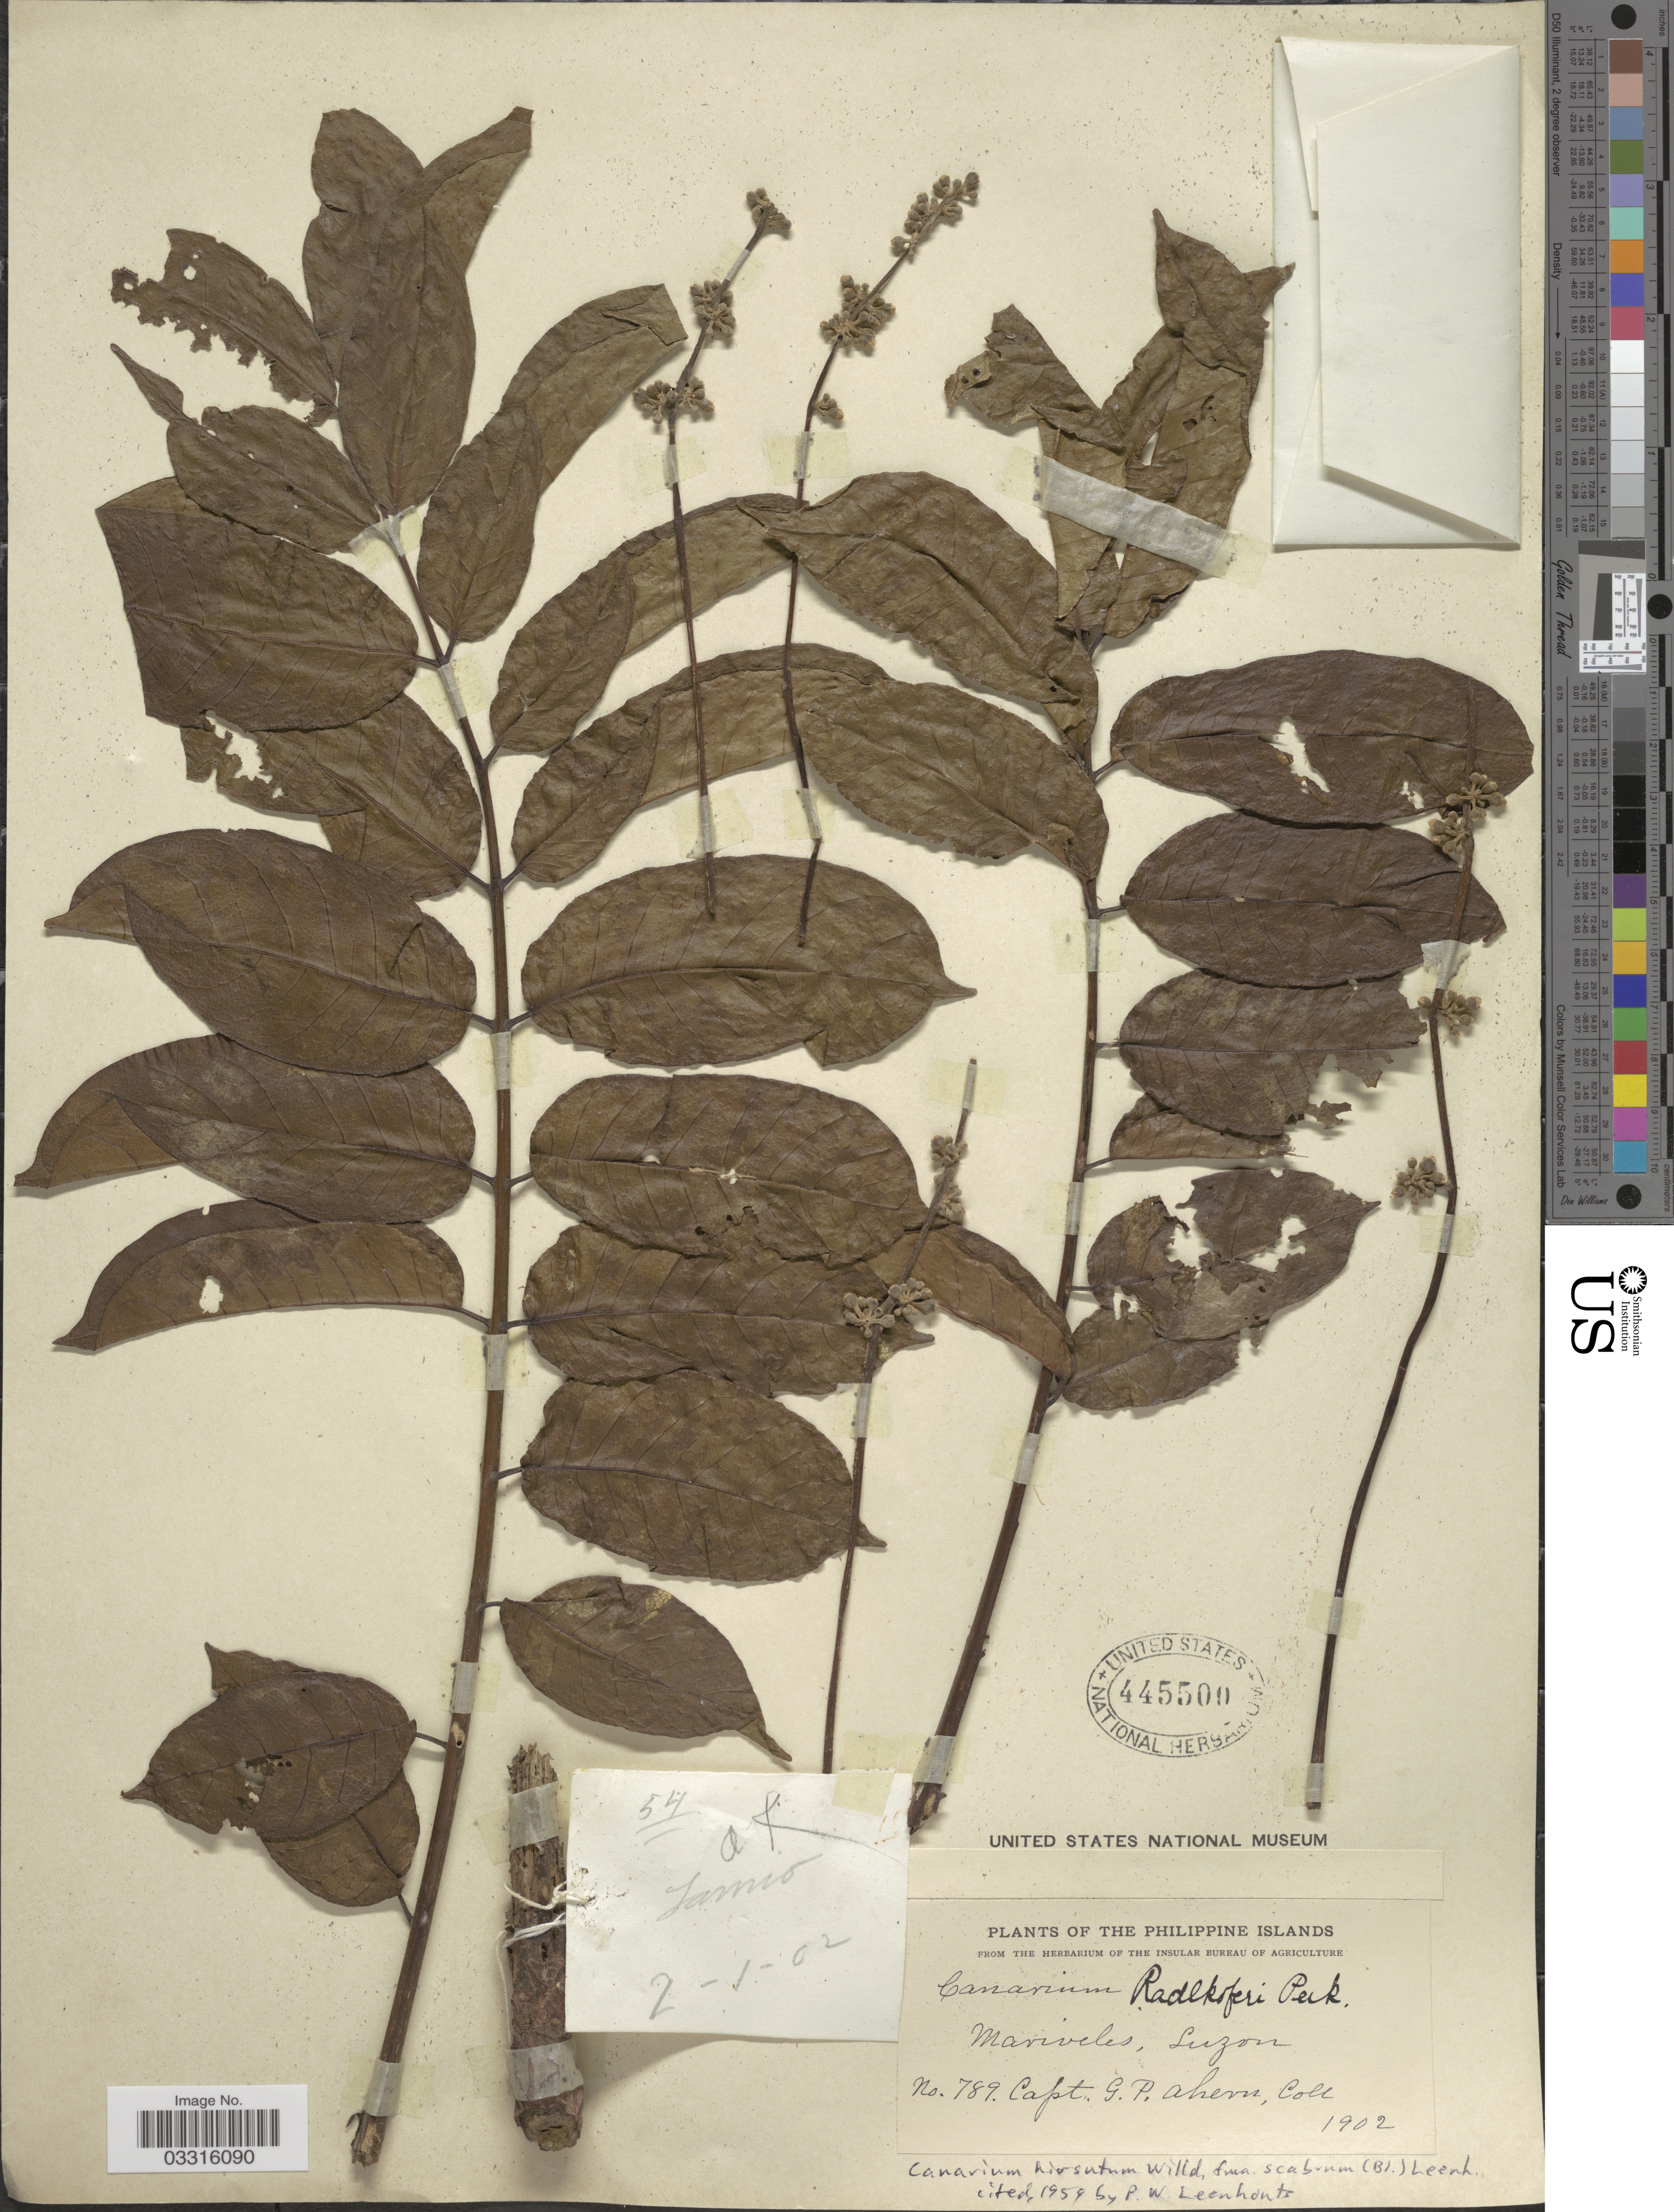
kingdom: Plantae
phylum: Tracheophyta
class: Magnoliopsida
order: Sapindales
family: Burseraceae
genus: Canarium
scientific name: Canarium hirsutum f. scabrum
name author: (Blume) Leenh.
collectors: G. Ahern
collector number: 789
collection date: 1902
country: Philippines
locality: Mariveles, Luzon.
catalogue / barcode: US 445500